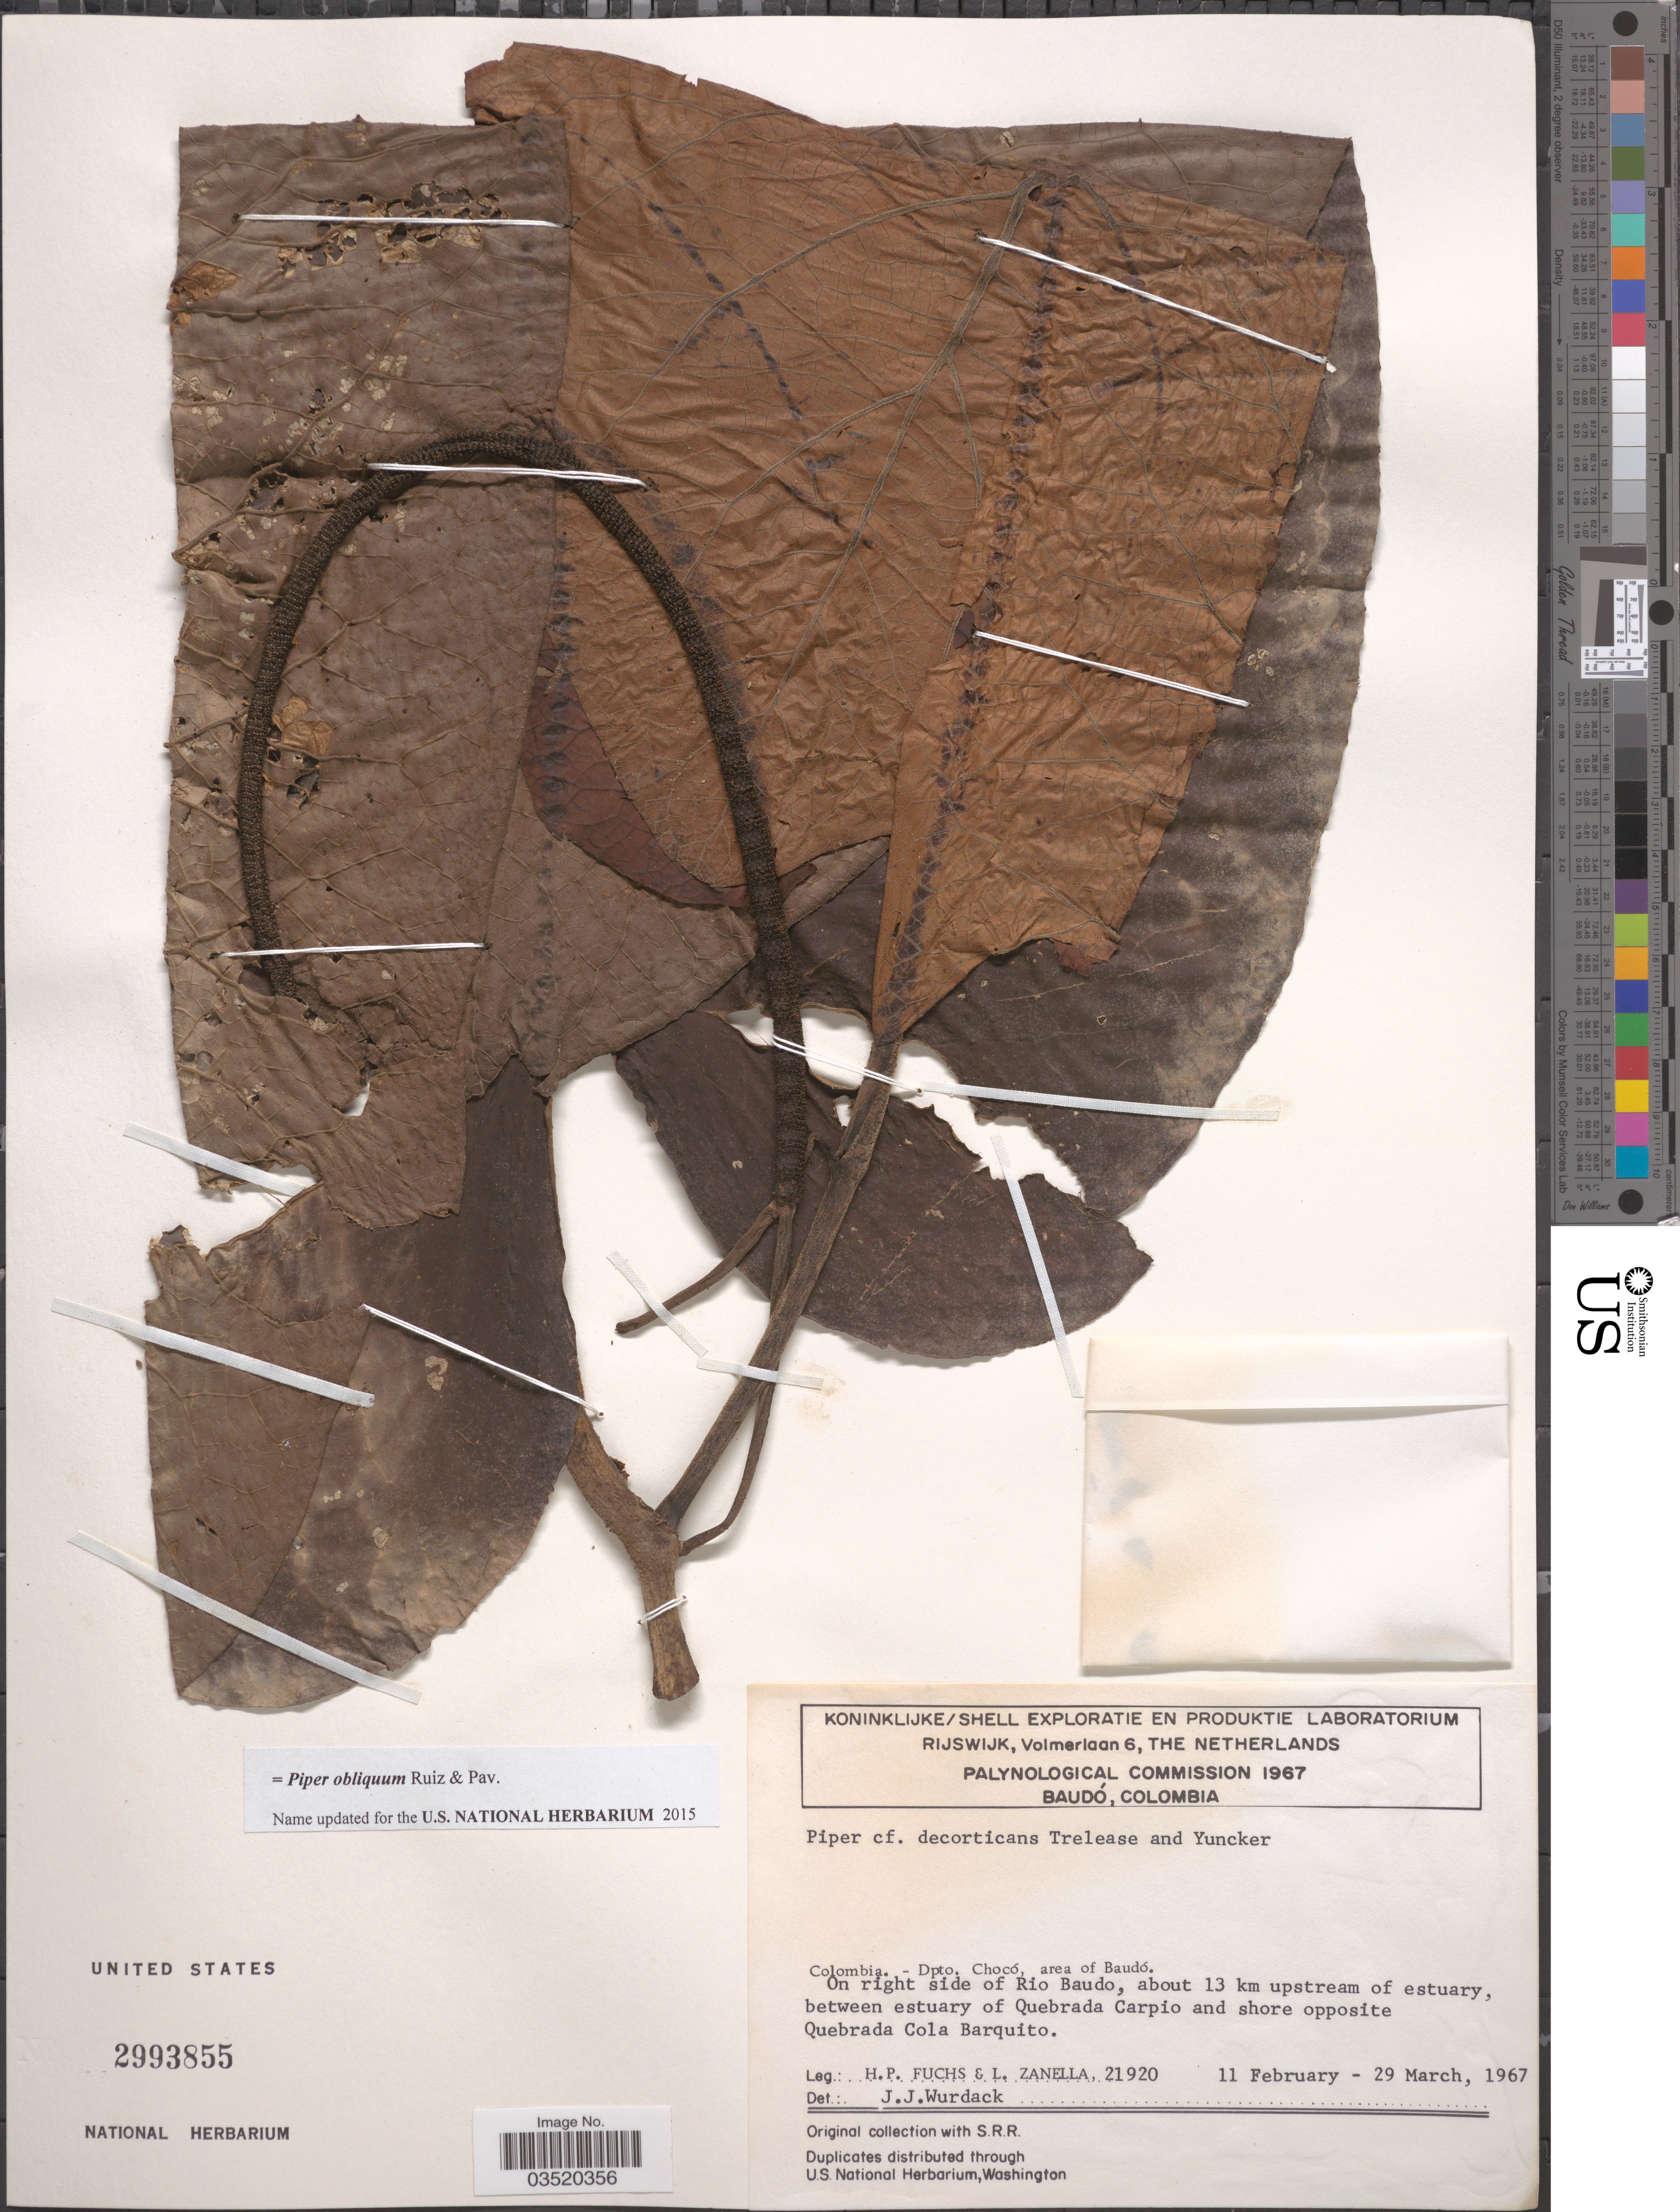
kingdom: Plantae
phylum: Tracheophyta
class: Magnoliopsida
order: Piperales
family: Piperaceae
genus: Piper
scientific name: Piper obliquum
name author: Ruiz & Pav.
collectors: H. P. Fuchs & L. Zanella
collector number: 21920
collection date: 1967-02-11/1967-03-29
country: Colombia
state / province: Chocó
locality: Dpto. Chocó, area of Baudó. On right side of Rio Baudo, about 13 km upstream from the estuary of Quebrada Carpio and shore opposite Quebrada Cola Barquito.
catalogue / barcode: US 2993855